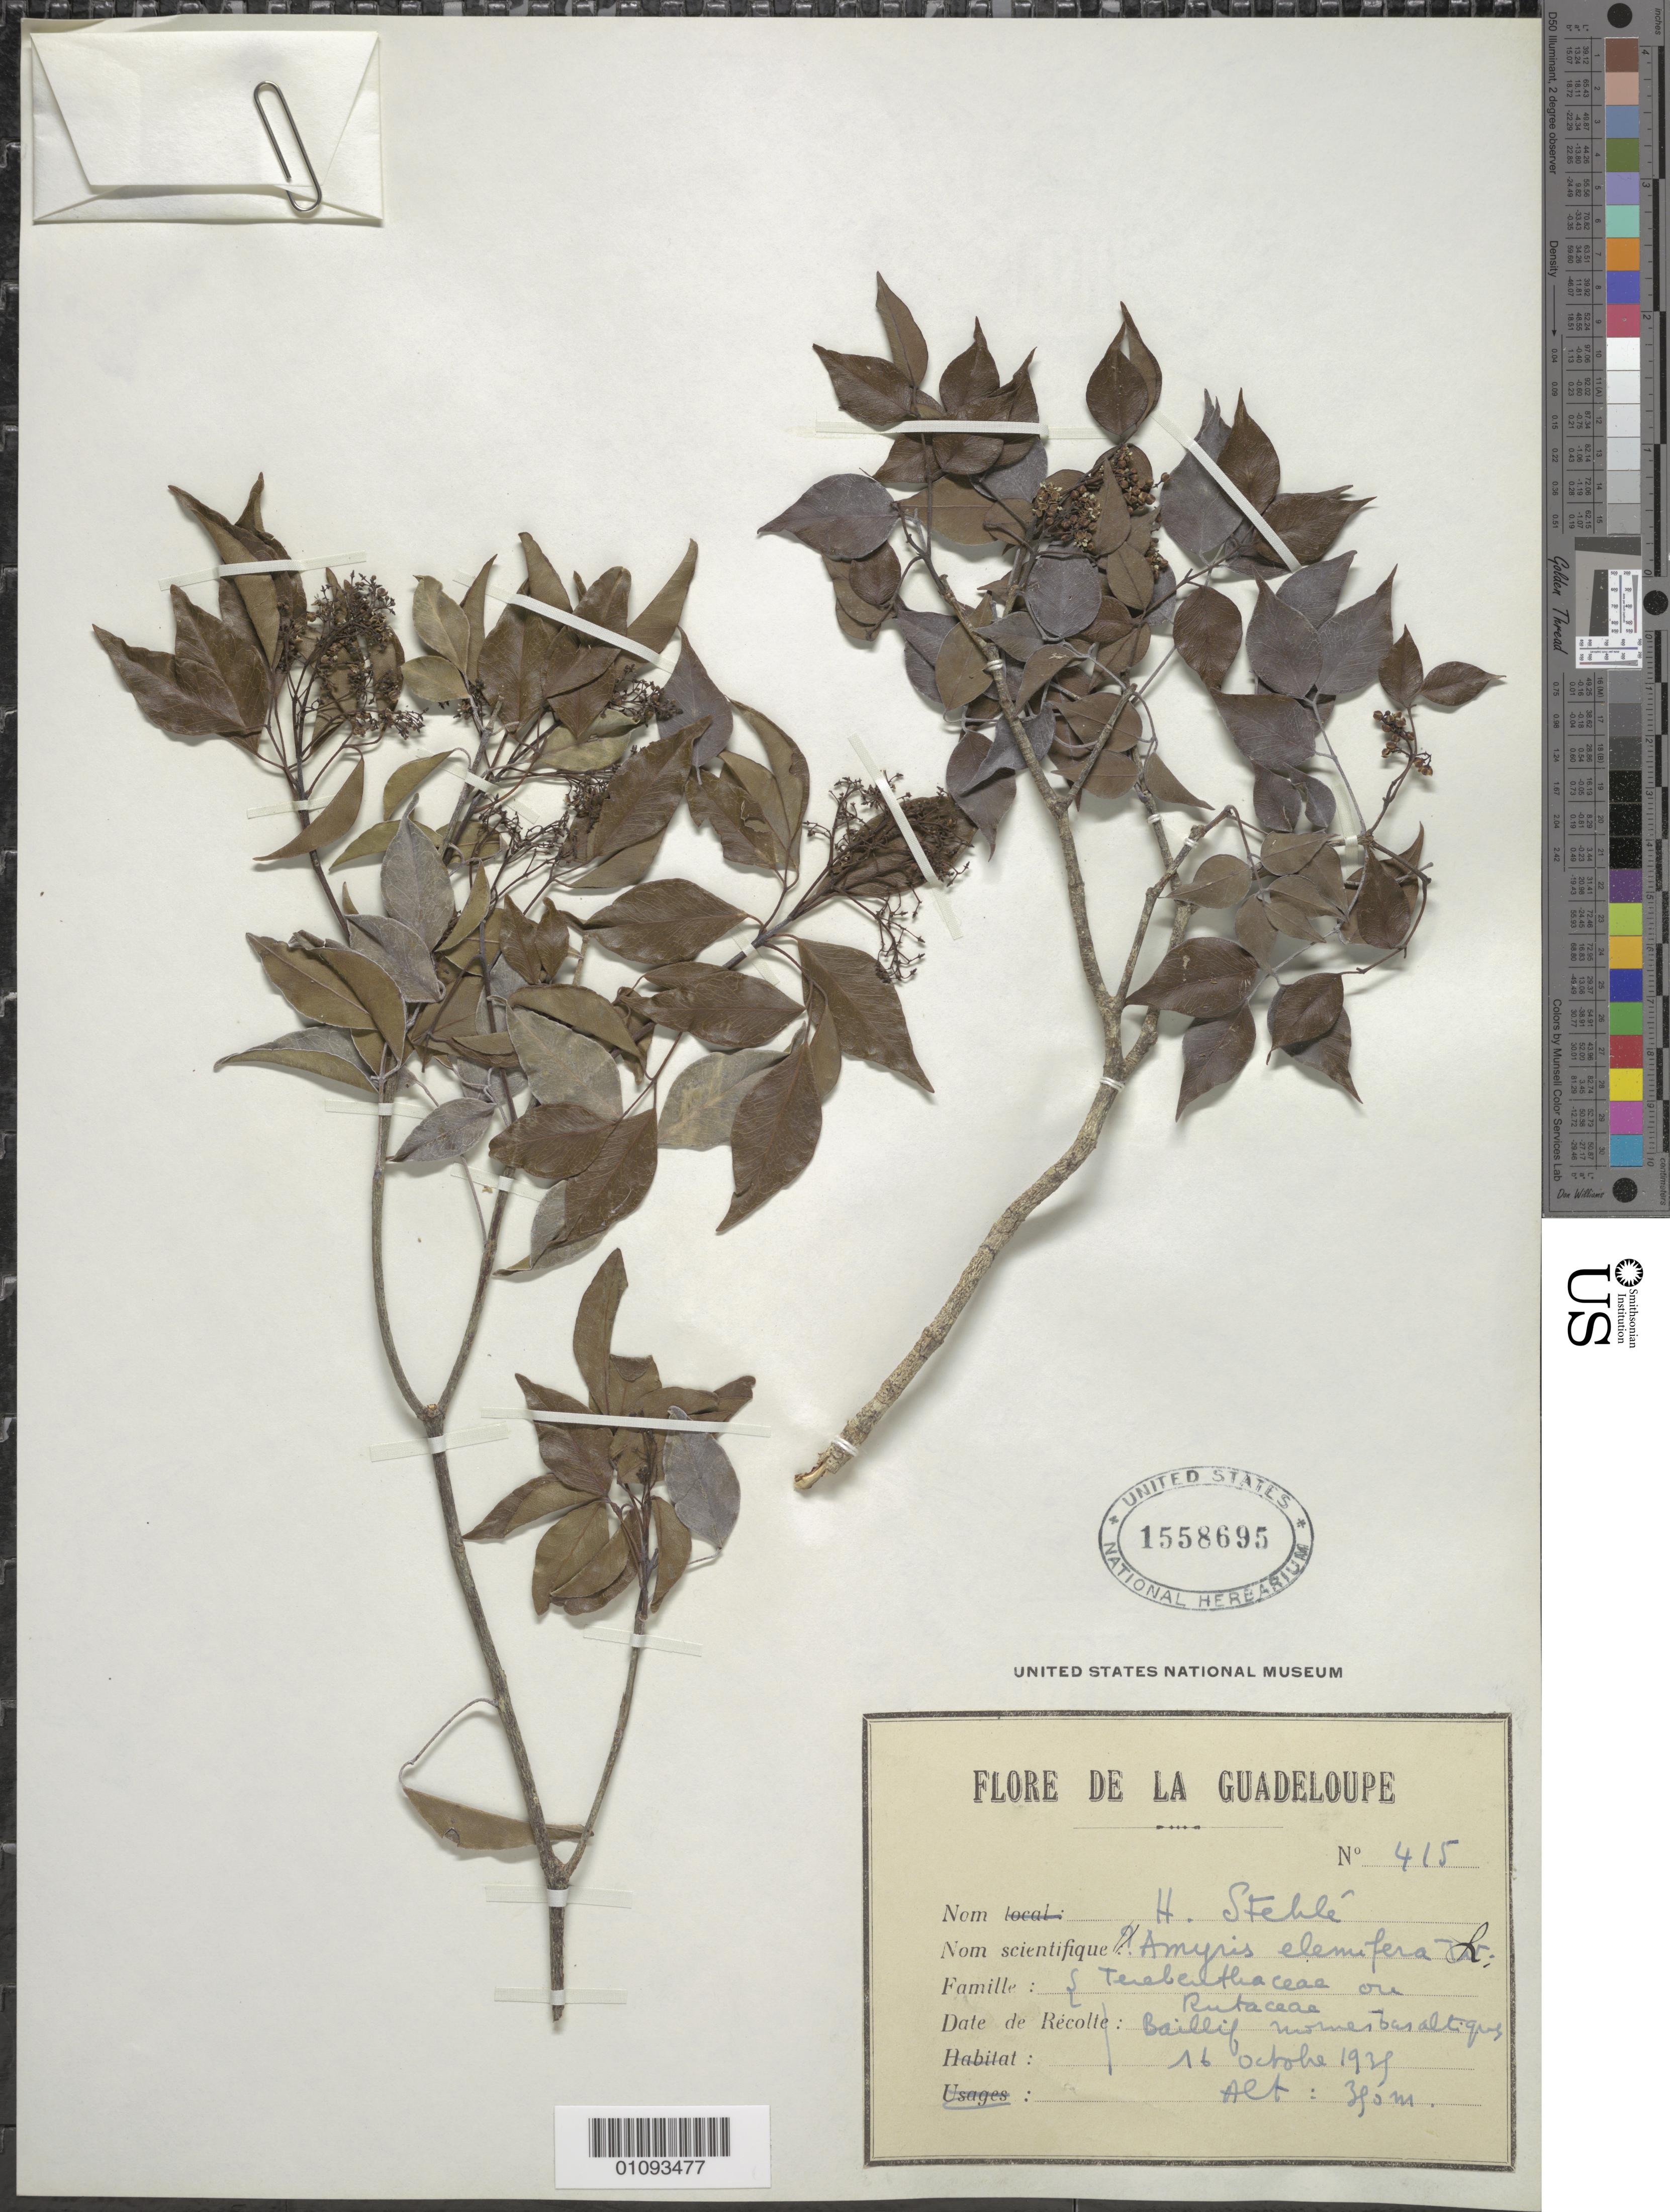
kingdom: Plantae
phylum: Tracheophyta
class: Magnoliopsida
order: Sapindales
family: Rutaceae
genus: Amyris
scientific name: Amyris elemifera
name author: L.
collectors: H. Stehlé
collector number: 415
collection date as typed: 16 Oct 1938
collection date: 1938-10-16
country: Guadeloupe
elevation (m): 380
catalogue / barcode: US 1558695